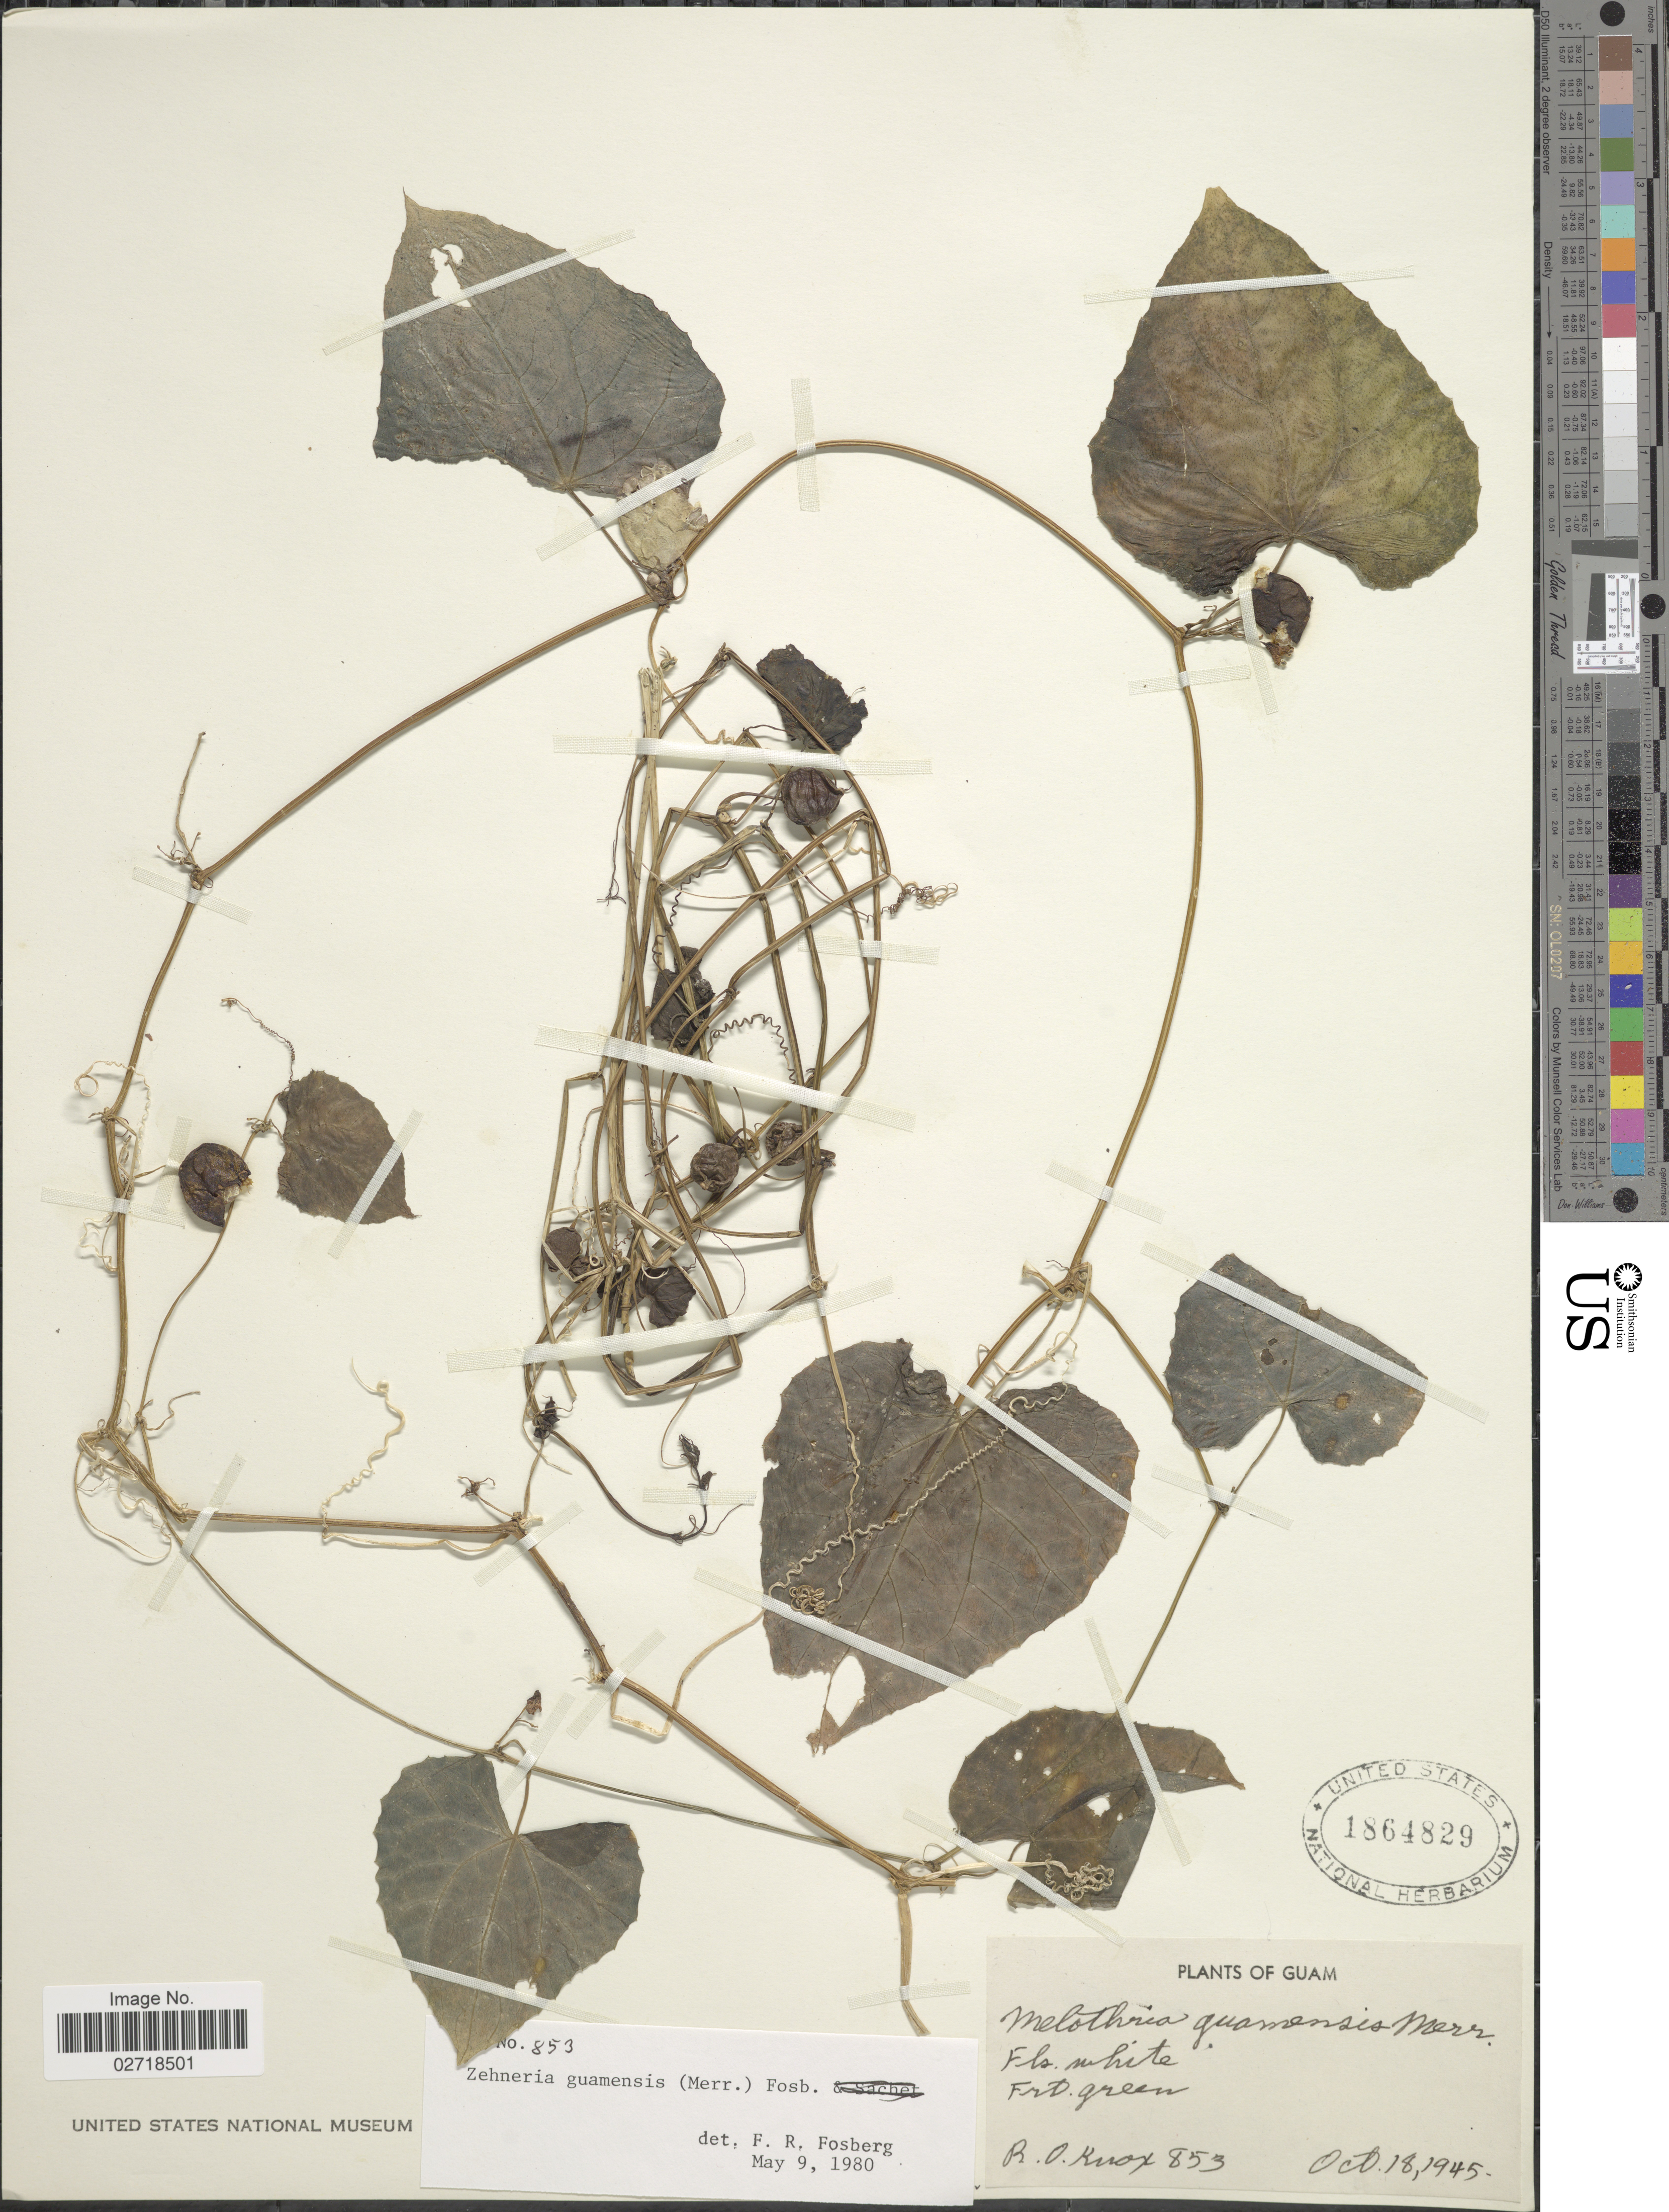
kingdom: Plantae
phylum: Tracheophyta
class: Magnoliopsida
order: Cucurbitales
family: Cucurbitaceae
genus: Zehneria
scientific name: Zehneria guamensis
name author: Merr.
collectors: R. O. Knox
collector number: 853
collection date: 1945-10-18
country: Guam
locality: Guam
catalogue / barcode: US 1864829